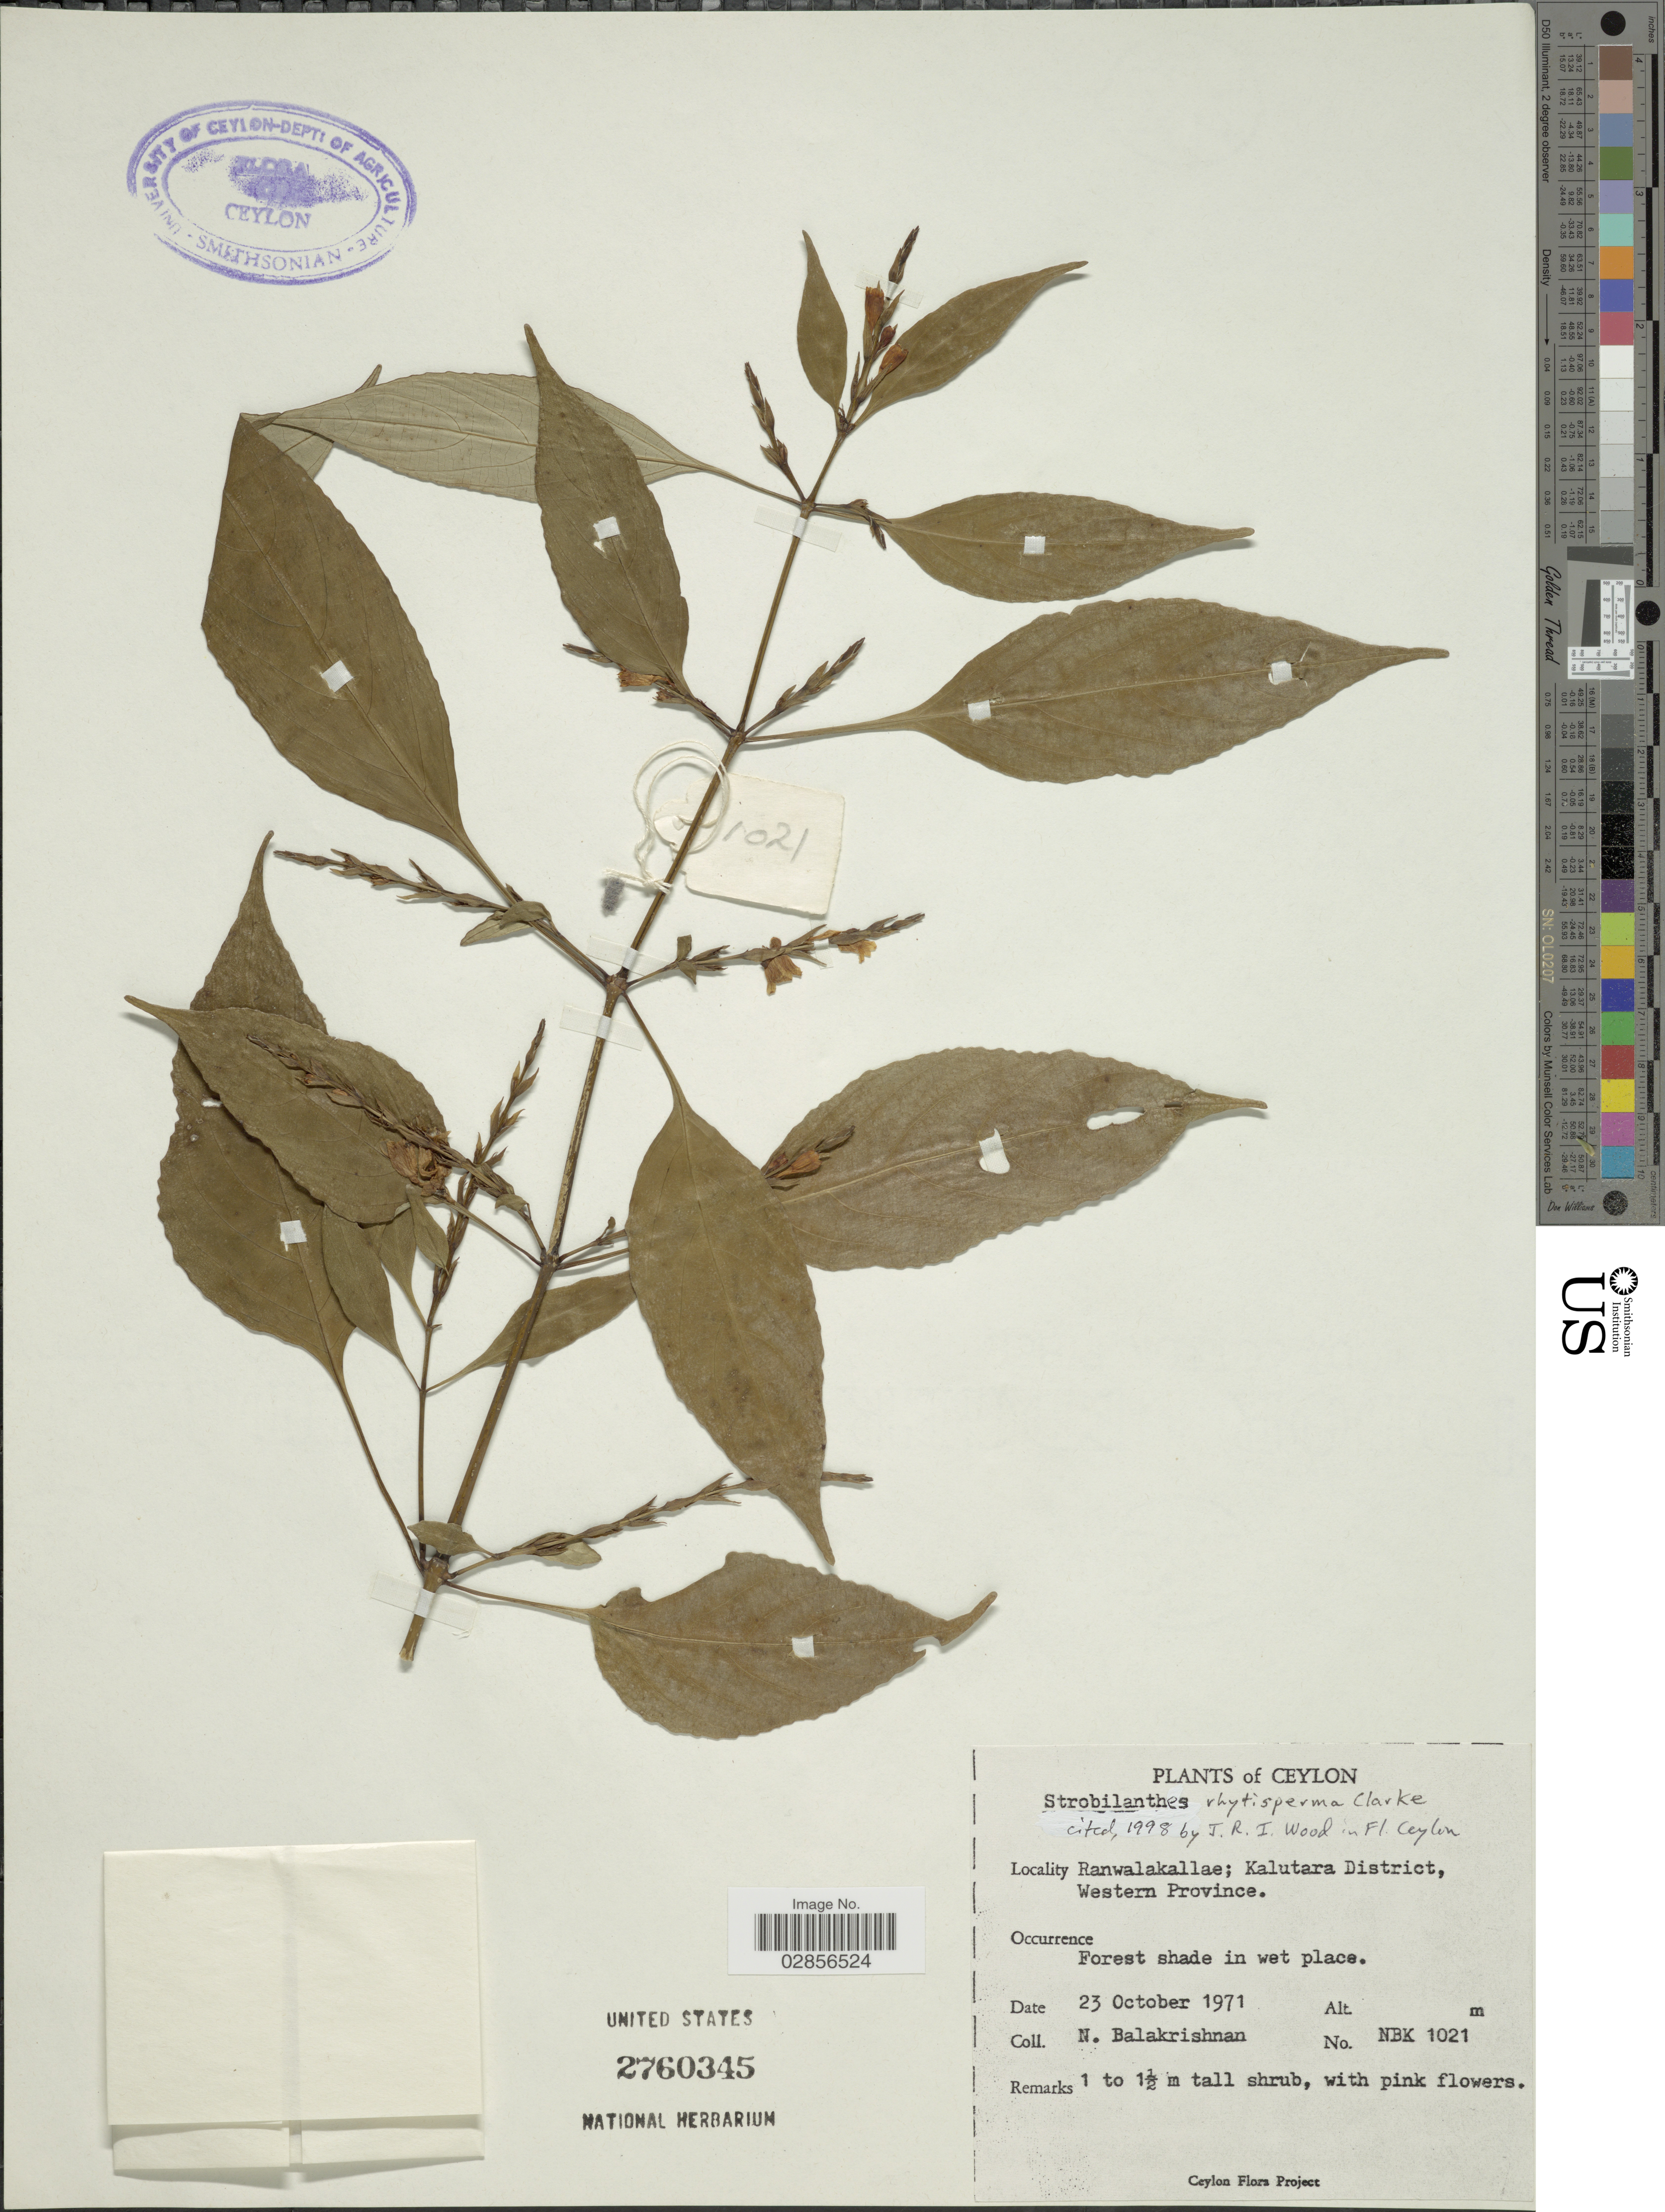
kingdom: Plantae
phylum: Tracheophyta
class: Magnoliopsida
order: Lamiales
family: Acanthaceae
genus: Strobilanthes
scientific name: Strobilanthes rhytisperma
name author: C.B. Clarke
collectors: N. Balakrishnan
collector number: NBK1021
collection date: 1971-10-23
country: Sri Lanka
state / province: Western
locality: Ceylon. Ranwalakallae; Kalutara District.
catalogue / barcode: US 2760345